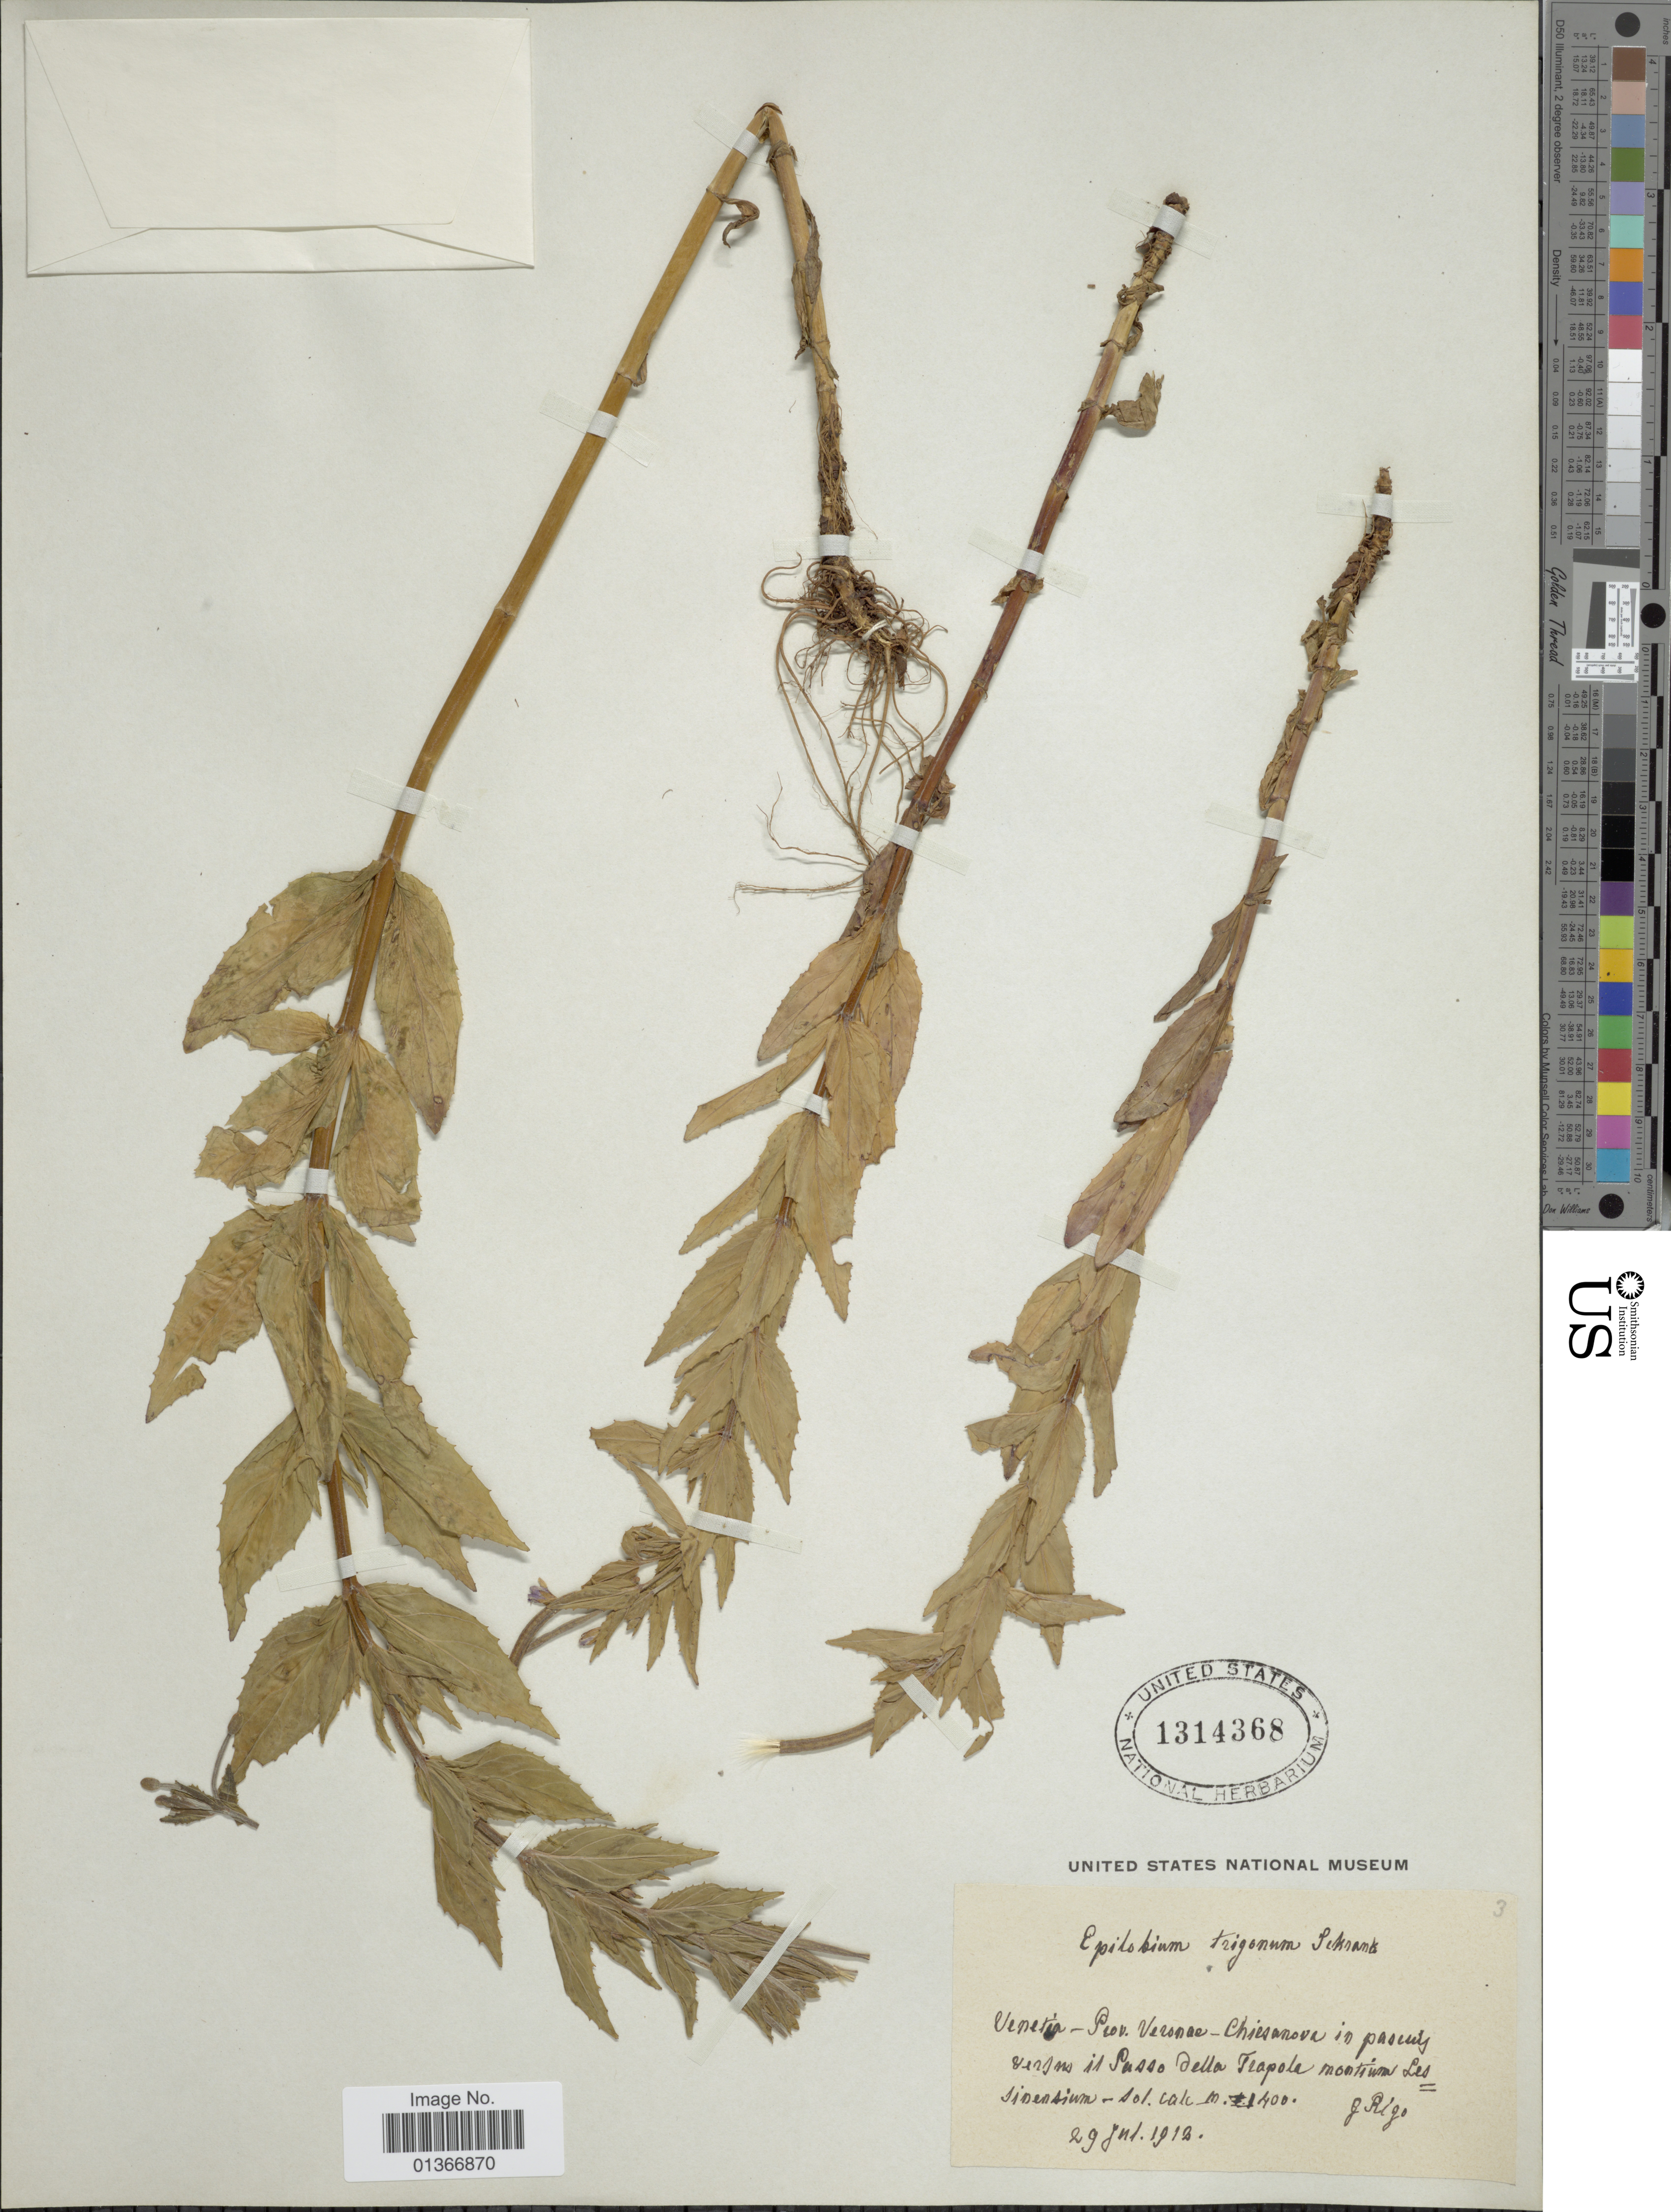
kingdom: Plantae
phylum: Tracheophyta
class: Magnoliopsida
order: Myrtales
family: Onagraceae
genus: Epilobium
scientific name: Epilobium alpestre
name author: (Jacq.) Krock.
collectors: G. Rigo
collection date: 1912-07-29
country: Italy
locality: Venetia - Prov. Veronae - Chiesanove in pascuis versus in Passo Della Trapola montium Les Sinensium. [interpreted]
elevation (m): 1400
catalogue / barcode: US 1314368